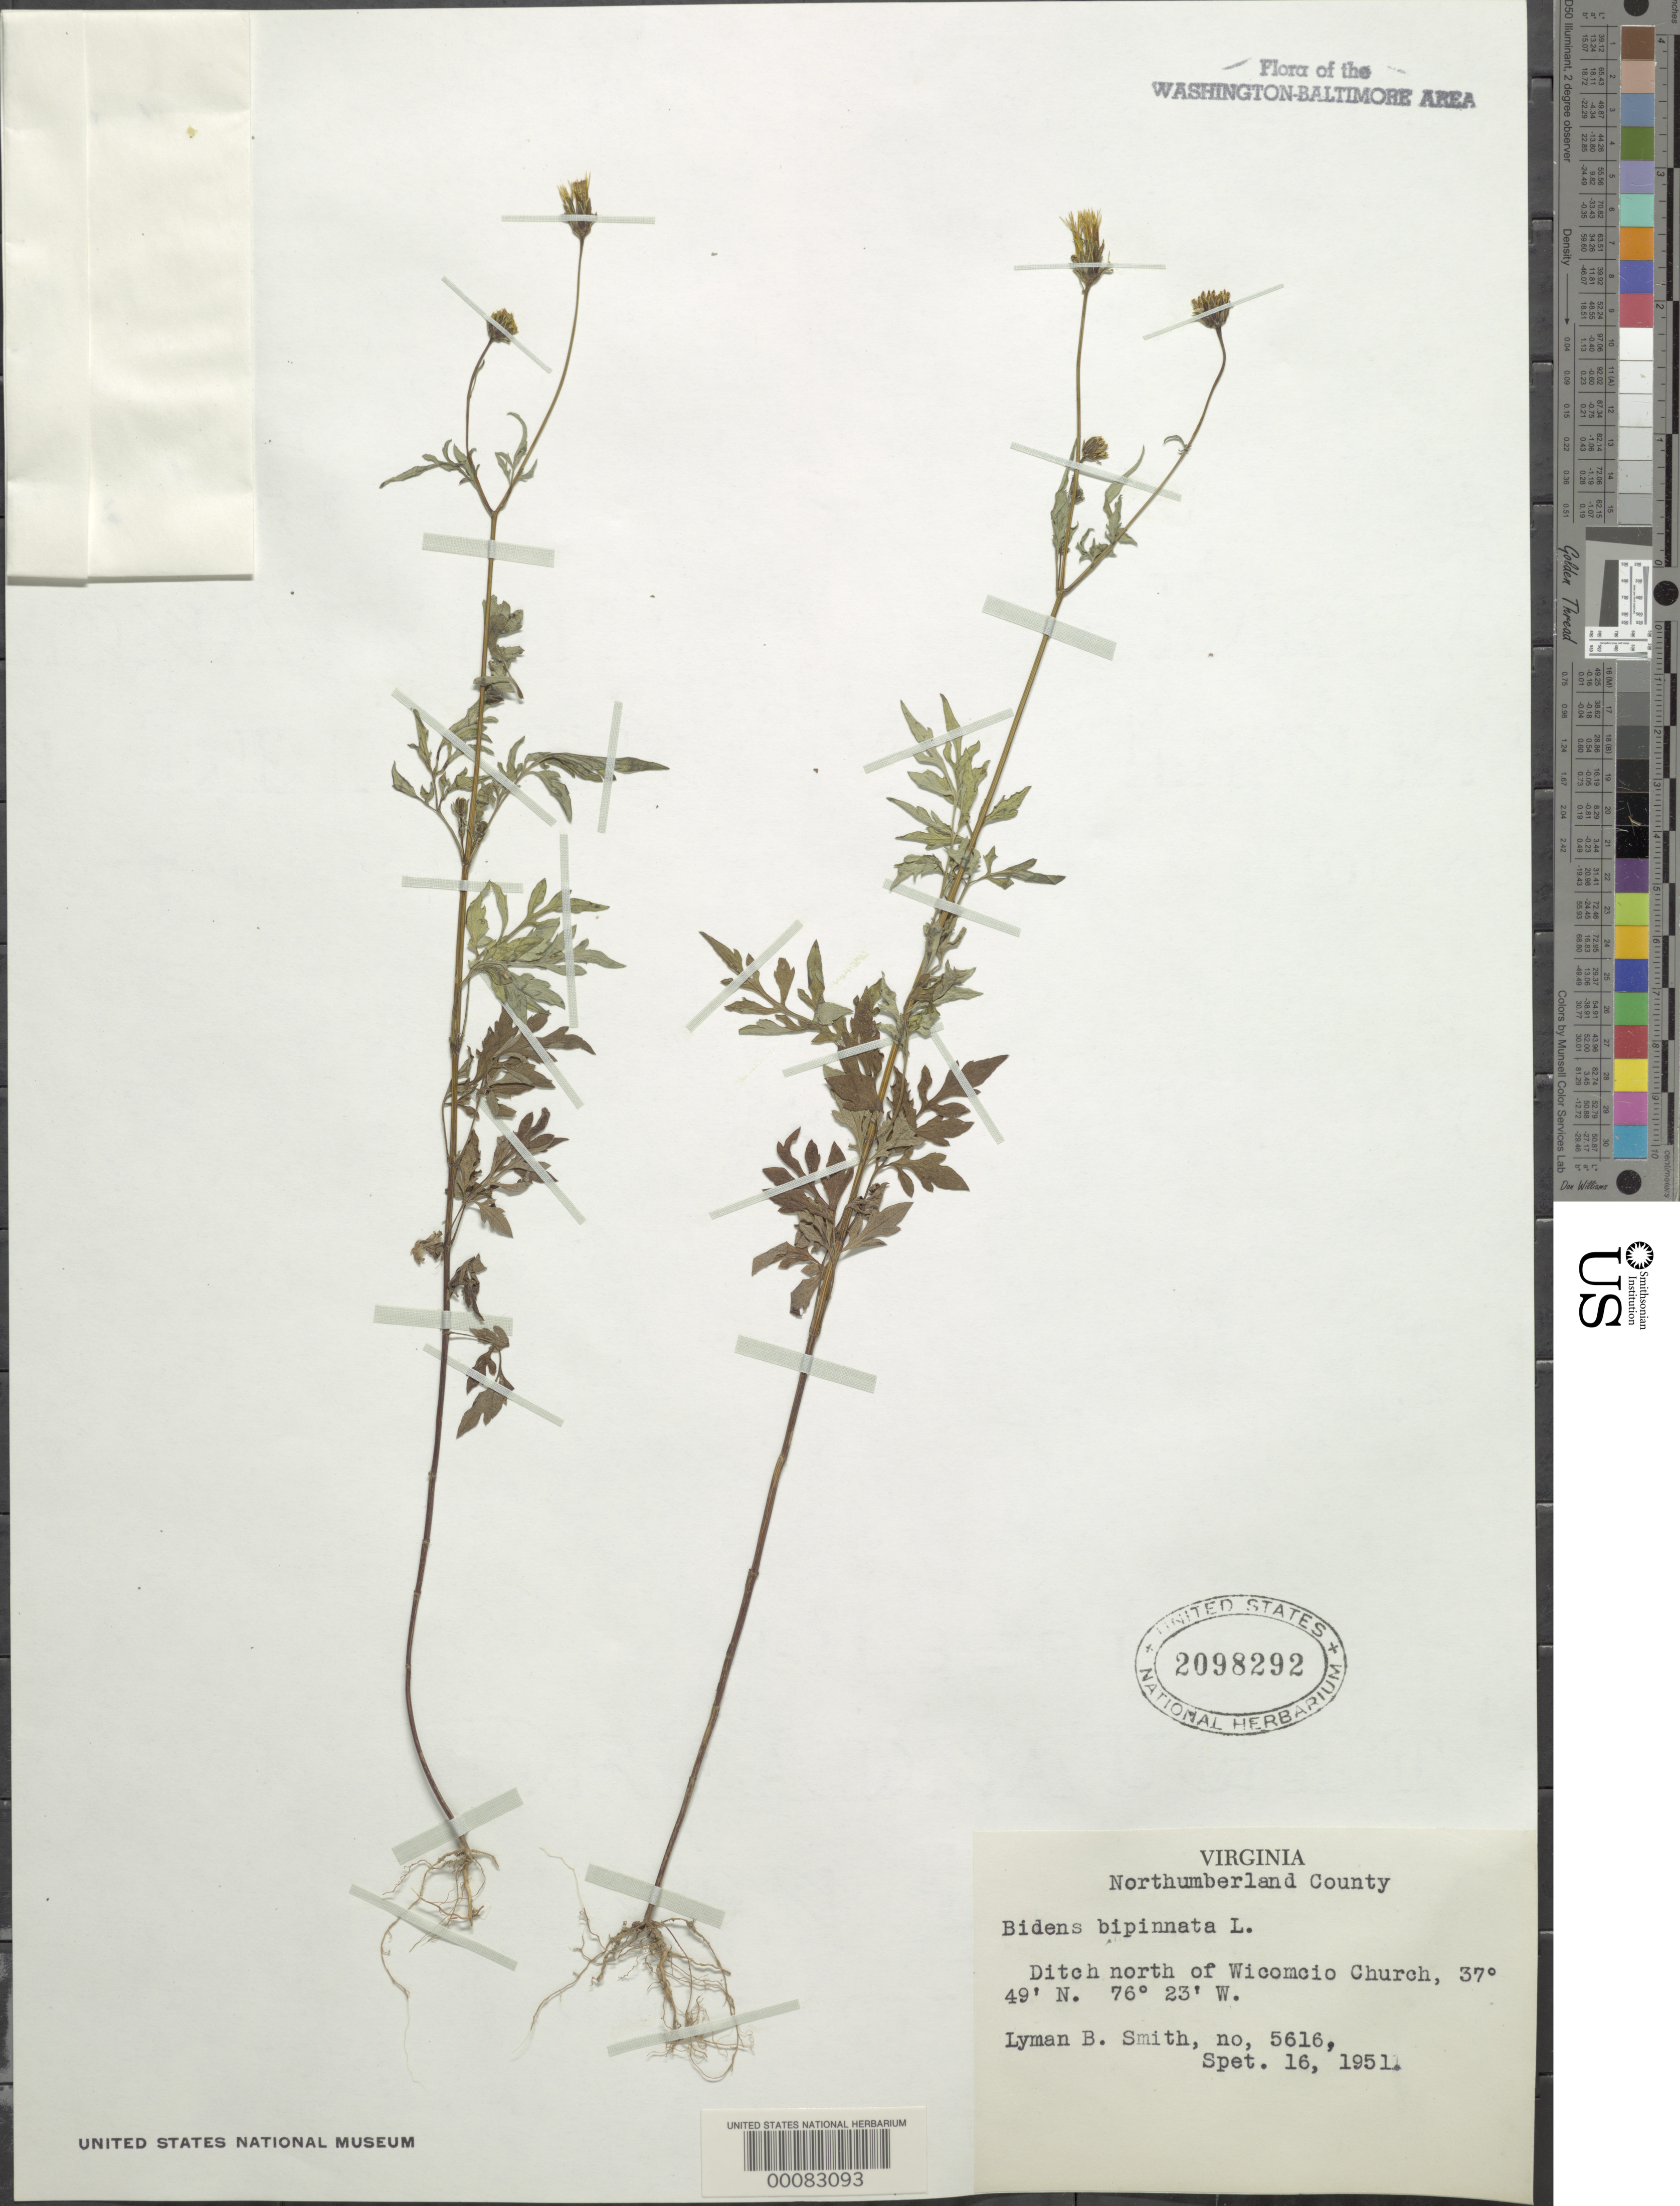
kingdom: Plantae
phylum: Tracheophyta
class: Magnoliopsida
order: Asterales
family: Asteraceae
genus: Bidens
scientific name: Bidens bipinnata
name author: L.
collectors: L. Smith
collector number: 5616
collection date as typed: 16 Sep 1951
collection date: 1951-09-16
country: United States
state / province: Virginia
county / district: Northumberland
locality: North of Wicomico Church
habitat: Ditch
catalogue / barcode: US 2098292